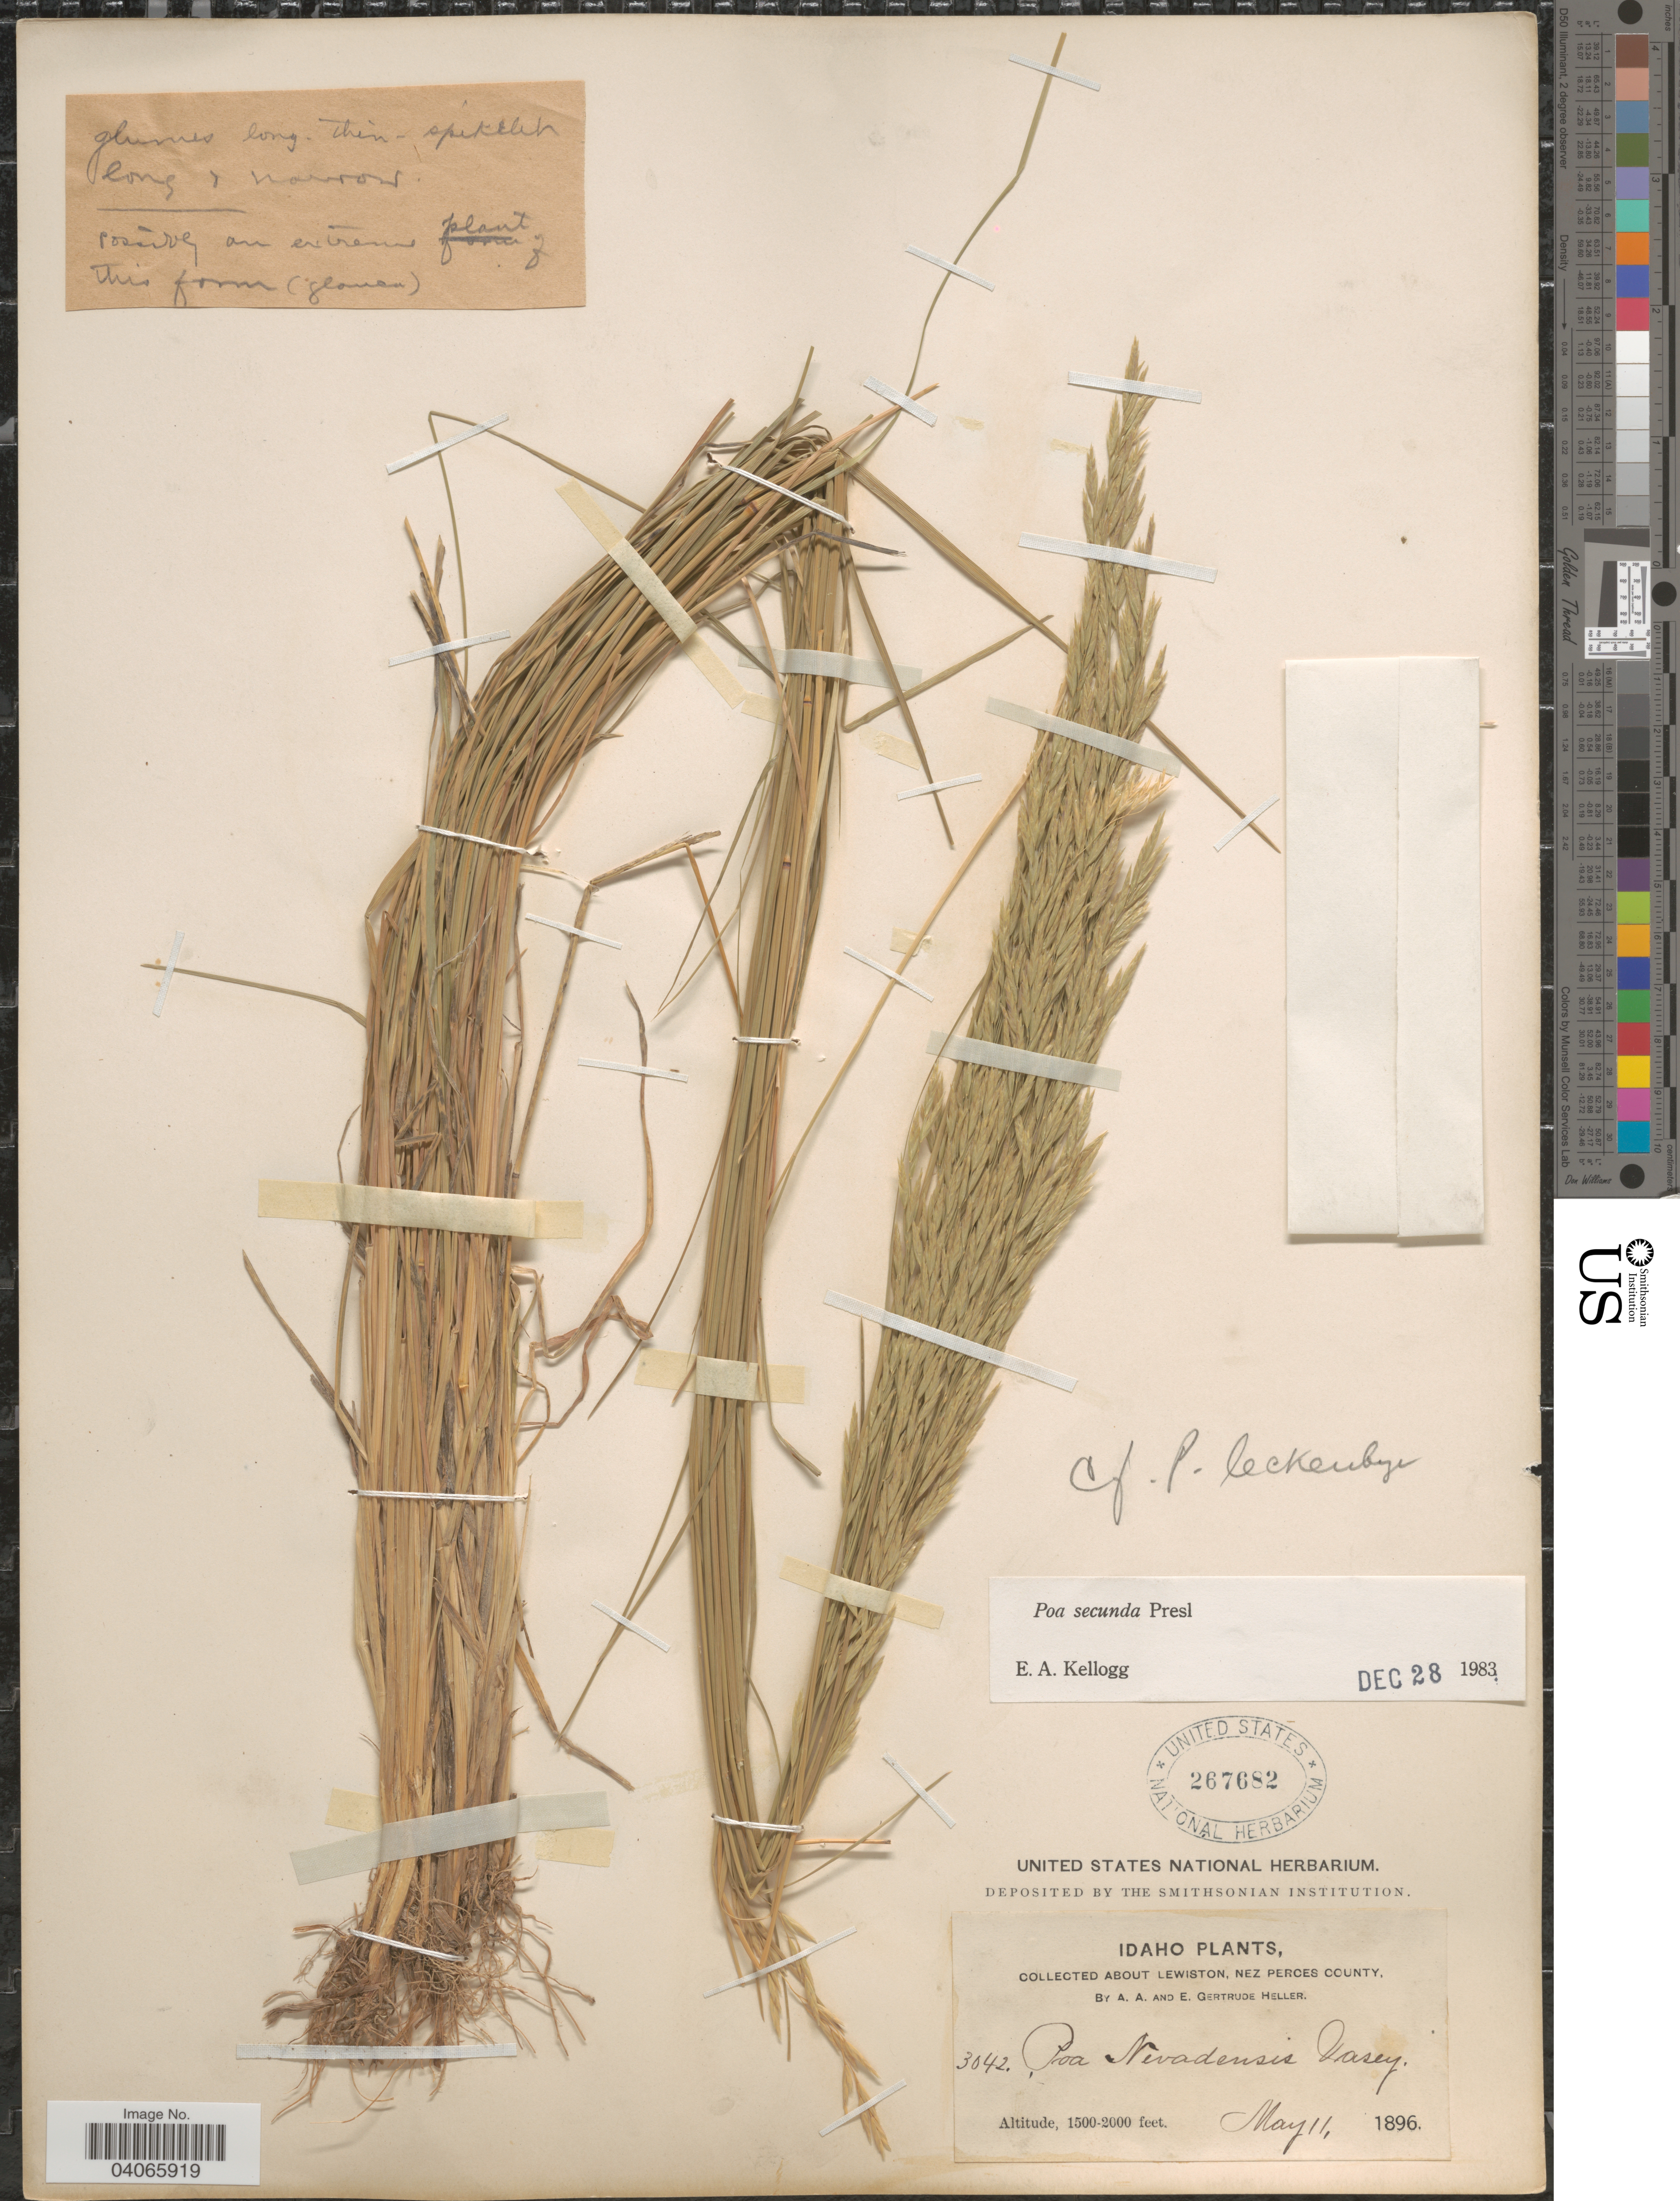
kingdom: Plantae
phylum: Tracheophyta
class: Liliopsida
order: Poales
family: Poaceae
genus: Poa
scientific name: Poa secunda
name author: J. Presl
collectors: A. A. Heller & E. G. Heller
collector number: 3042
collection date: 1896-05-11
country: United States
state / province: Idaho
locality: About Lewiston, Nez Perces County.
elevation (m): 457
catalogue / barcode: US 267682